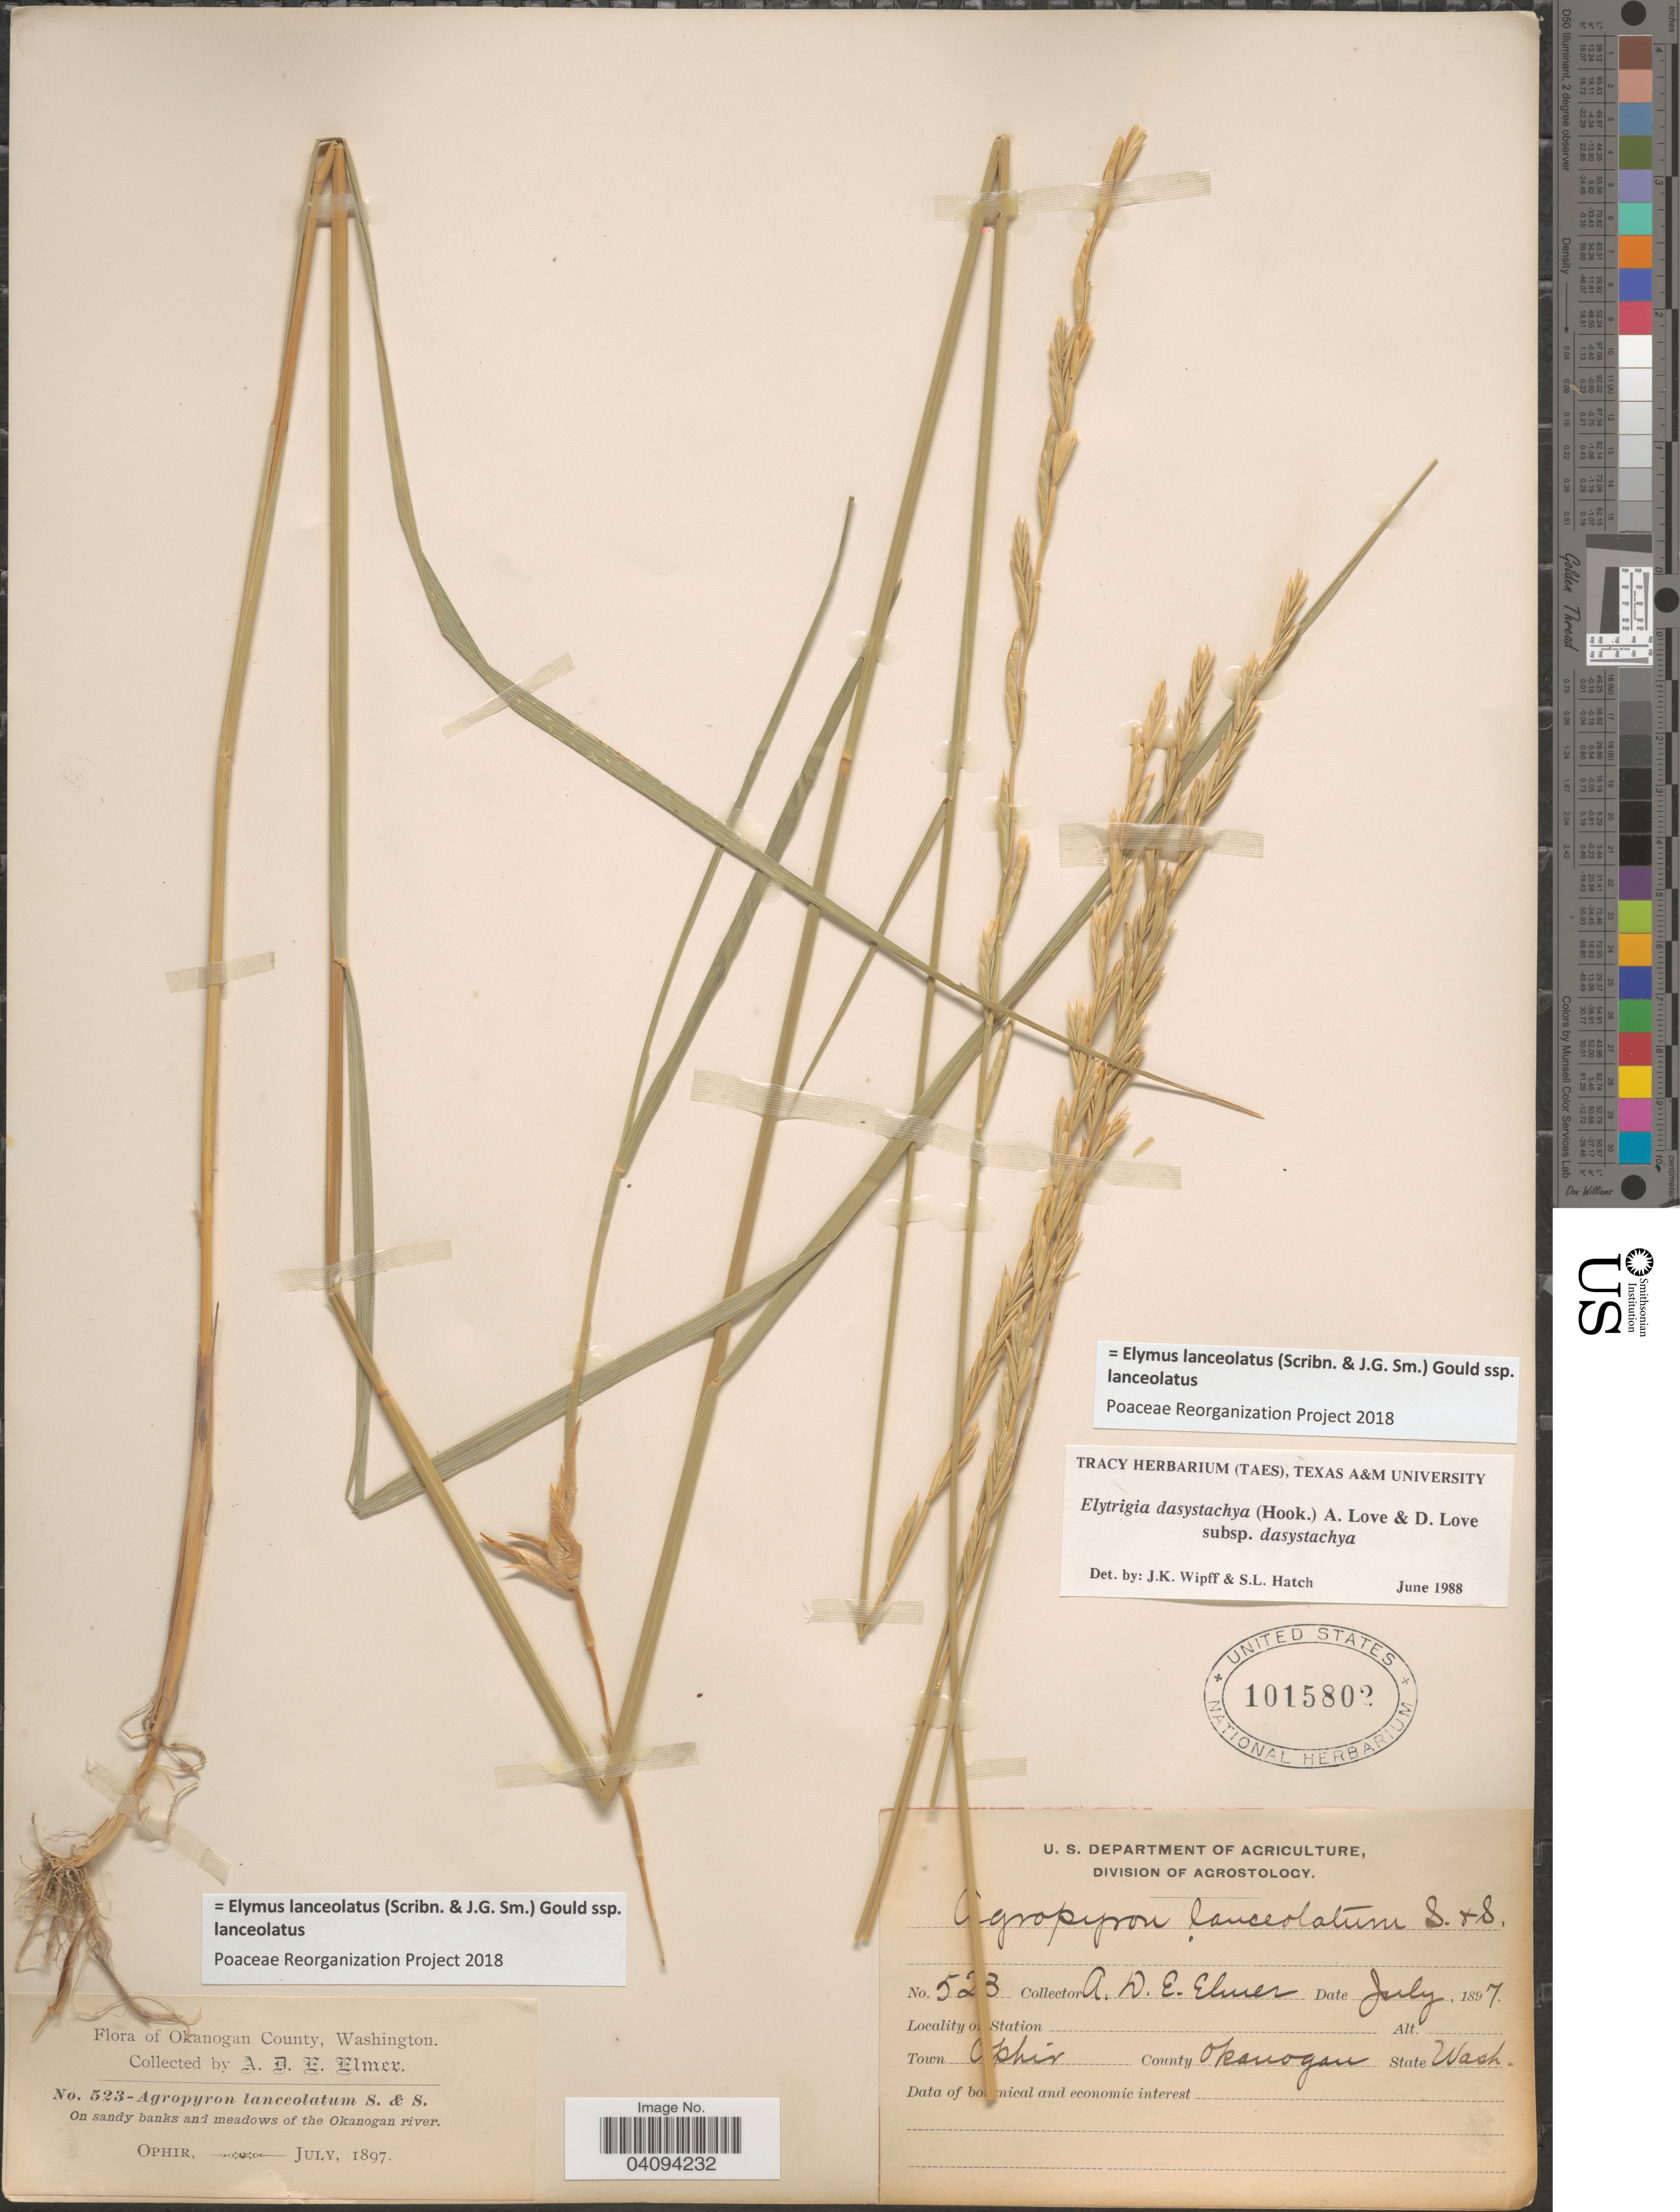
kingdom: Plantae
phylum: Tracheophyta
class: Liliopsida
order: Poales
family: Poaceae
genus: Elymus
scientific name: Elymus lanceolatus subsp. lanceolatus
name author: (Scribn. & J.G. Sm.) Gould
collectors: A. D. E. Elmer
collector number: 523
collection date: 1897-07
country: United States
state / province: Washington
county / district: Okanogan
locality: Okanogan County. On sandy banks and meadows of the Okanogan river. Ophir.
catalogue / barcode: US 1015802